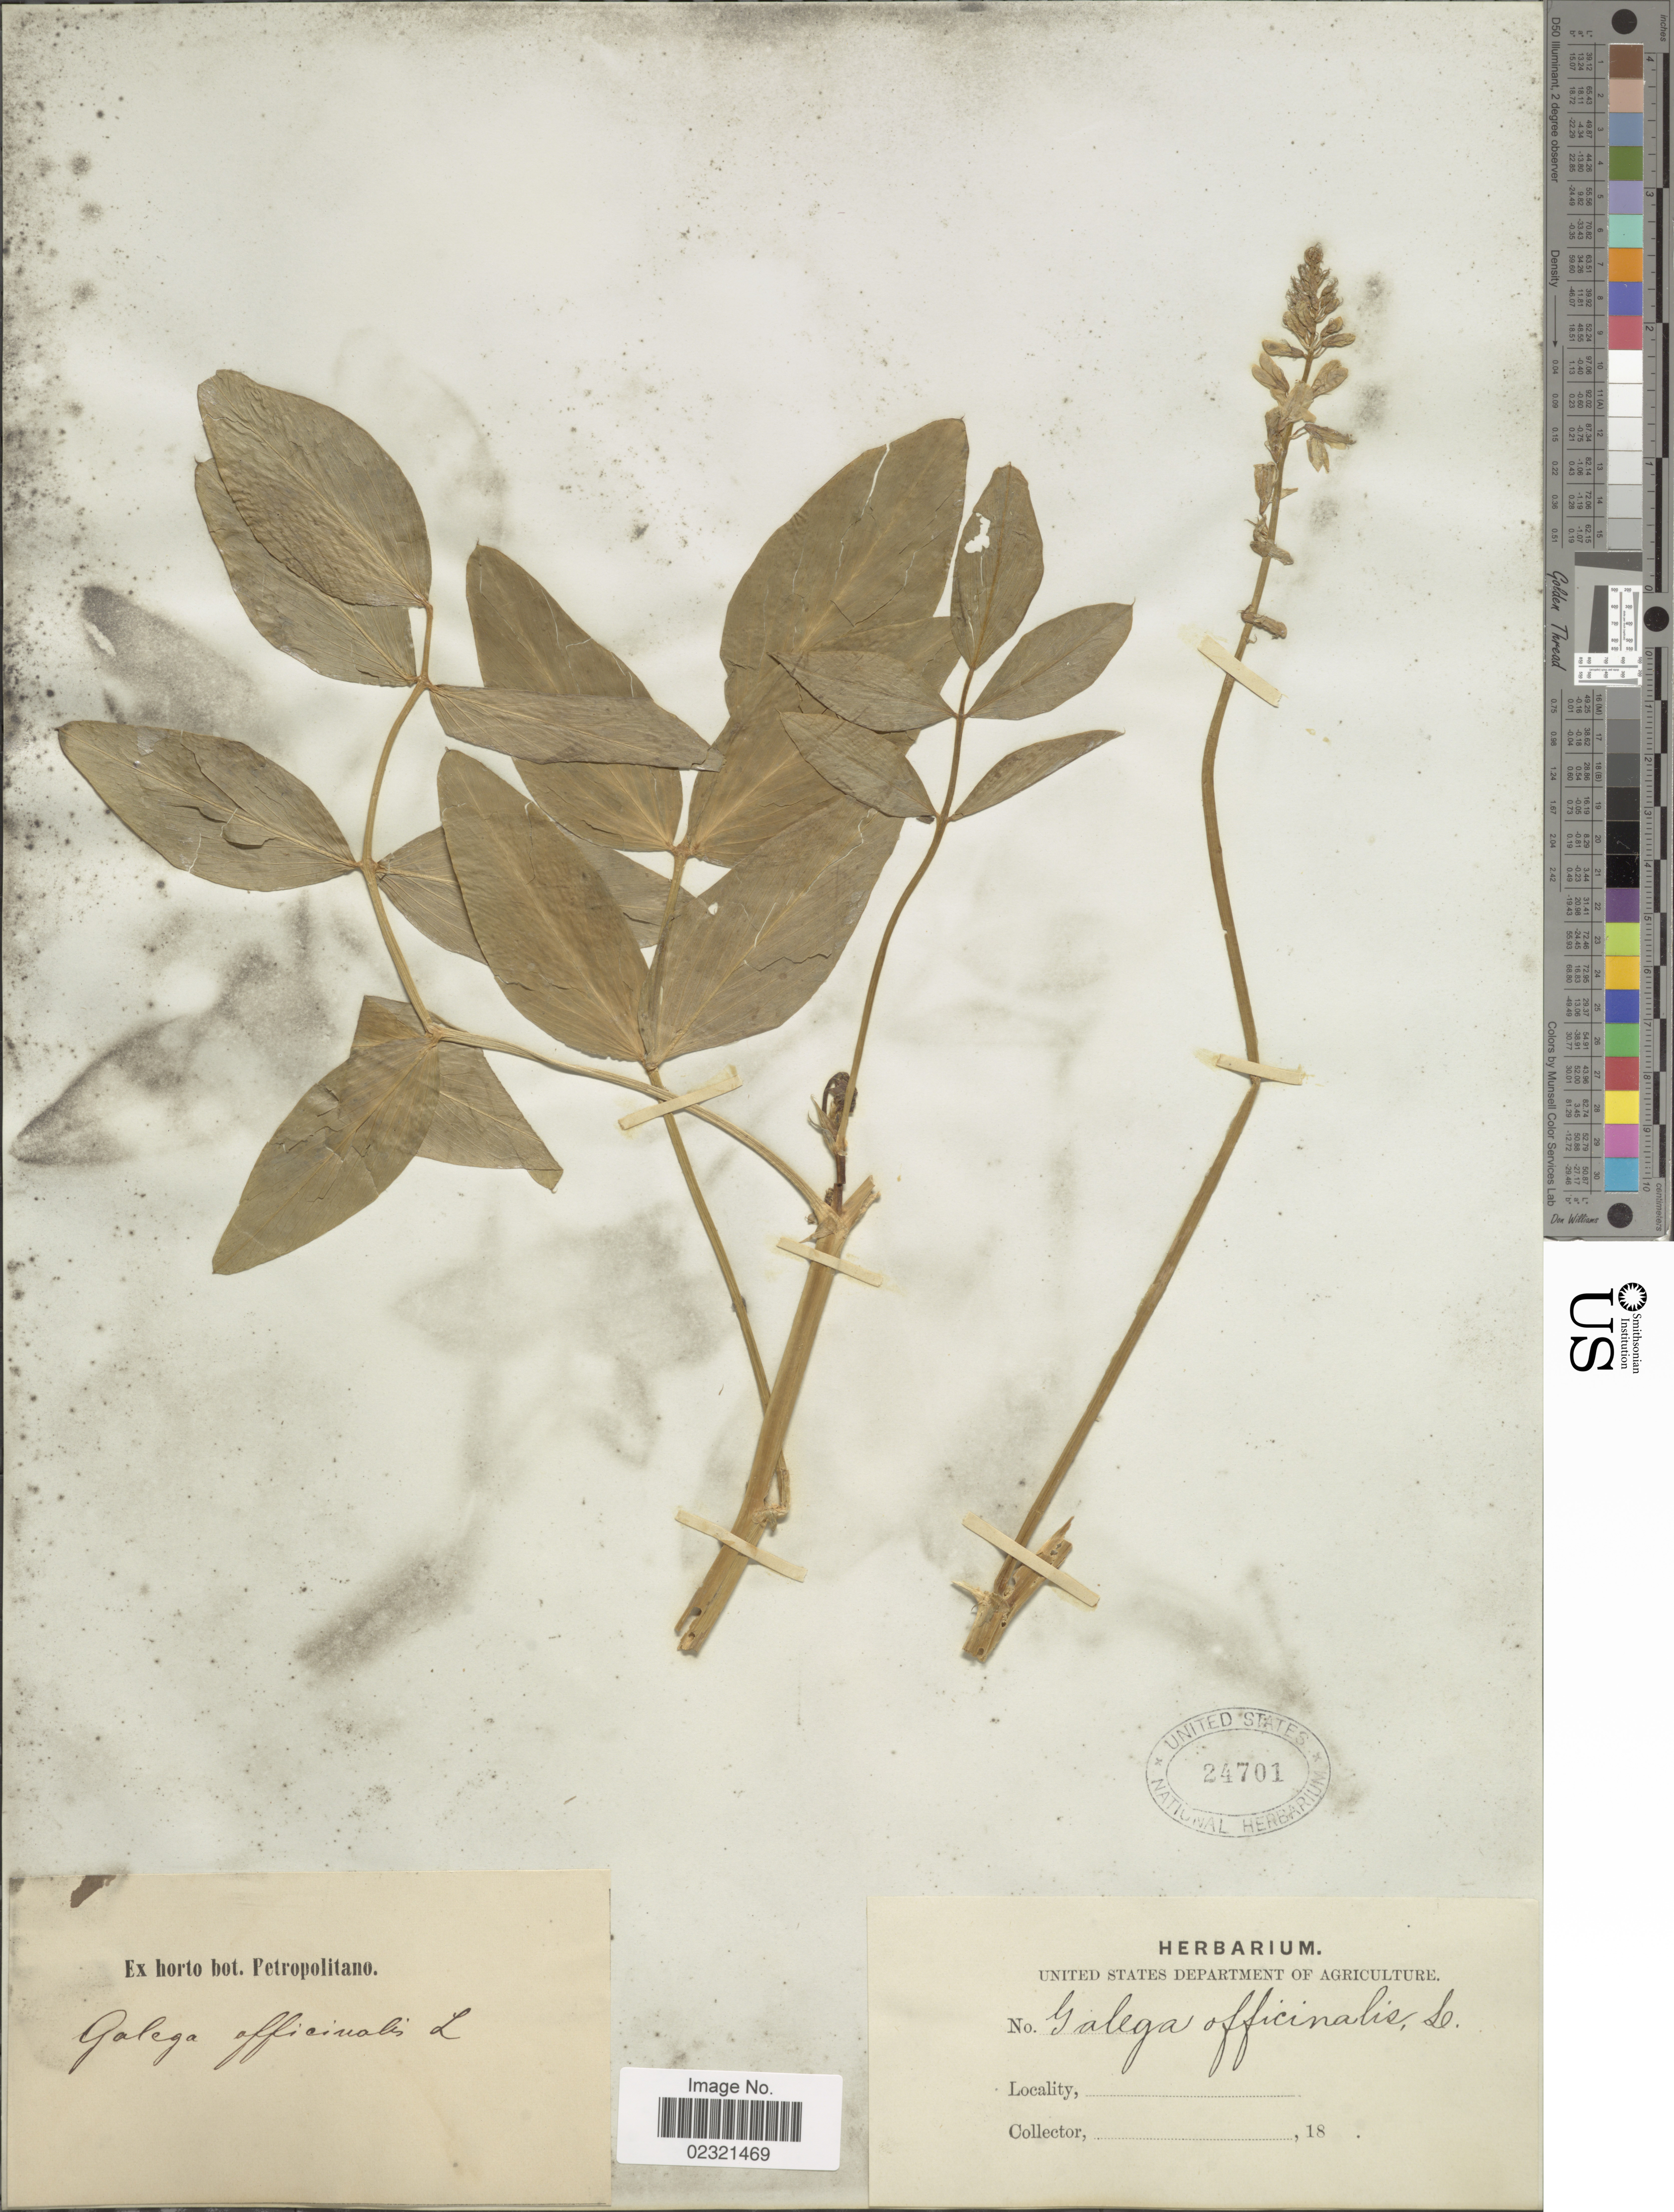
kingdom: Plantae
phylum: Tracheophyta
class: Magnoliopsida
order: Fabales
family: Fabaceae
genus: Galega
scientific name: Galega orientalis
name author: Lam.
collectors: ex herb. U. S. Department of Agriculture & ex Horto Bot. Petropolitano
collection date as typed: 18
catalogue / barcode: US 24701